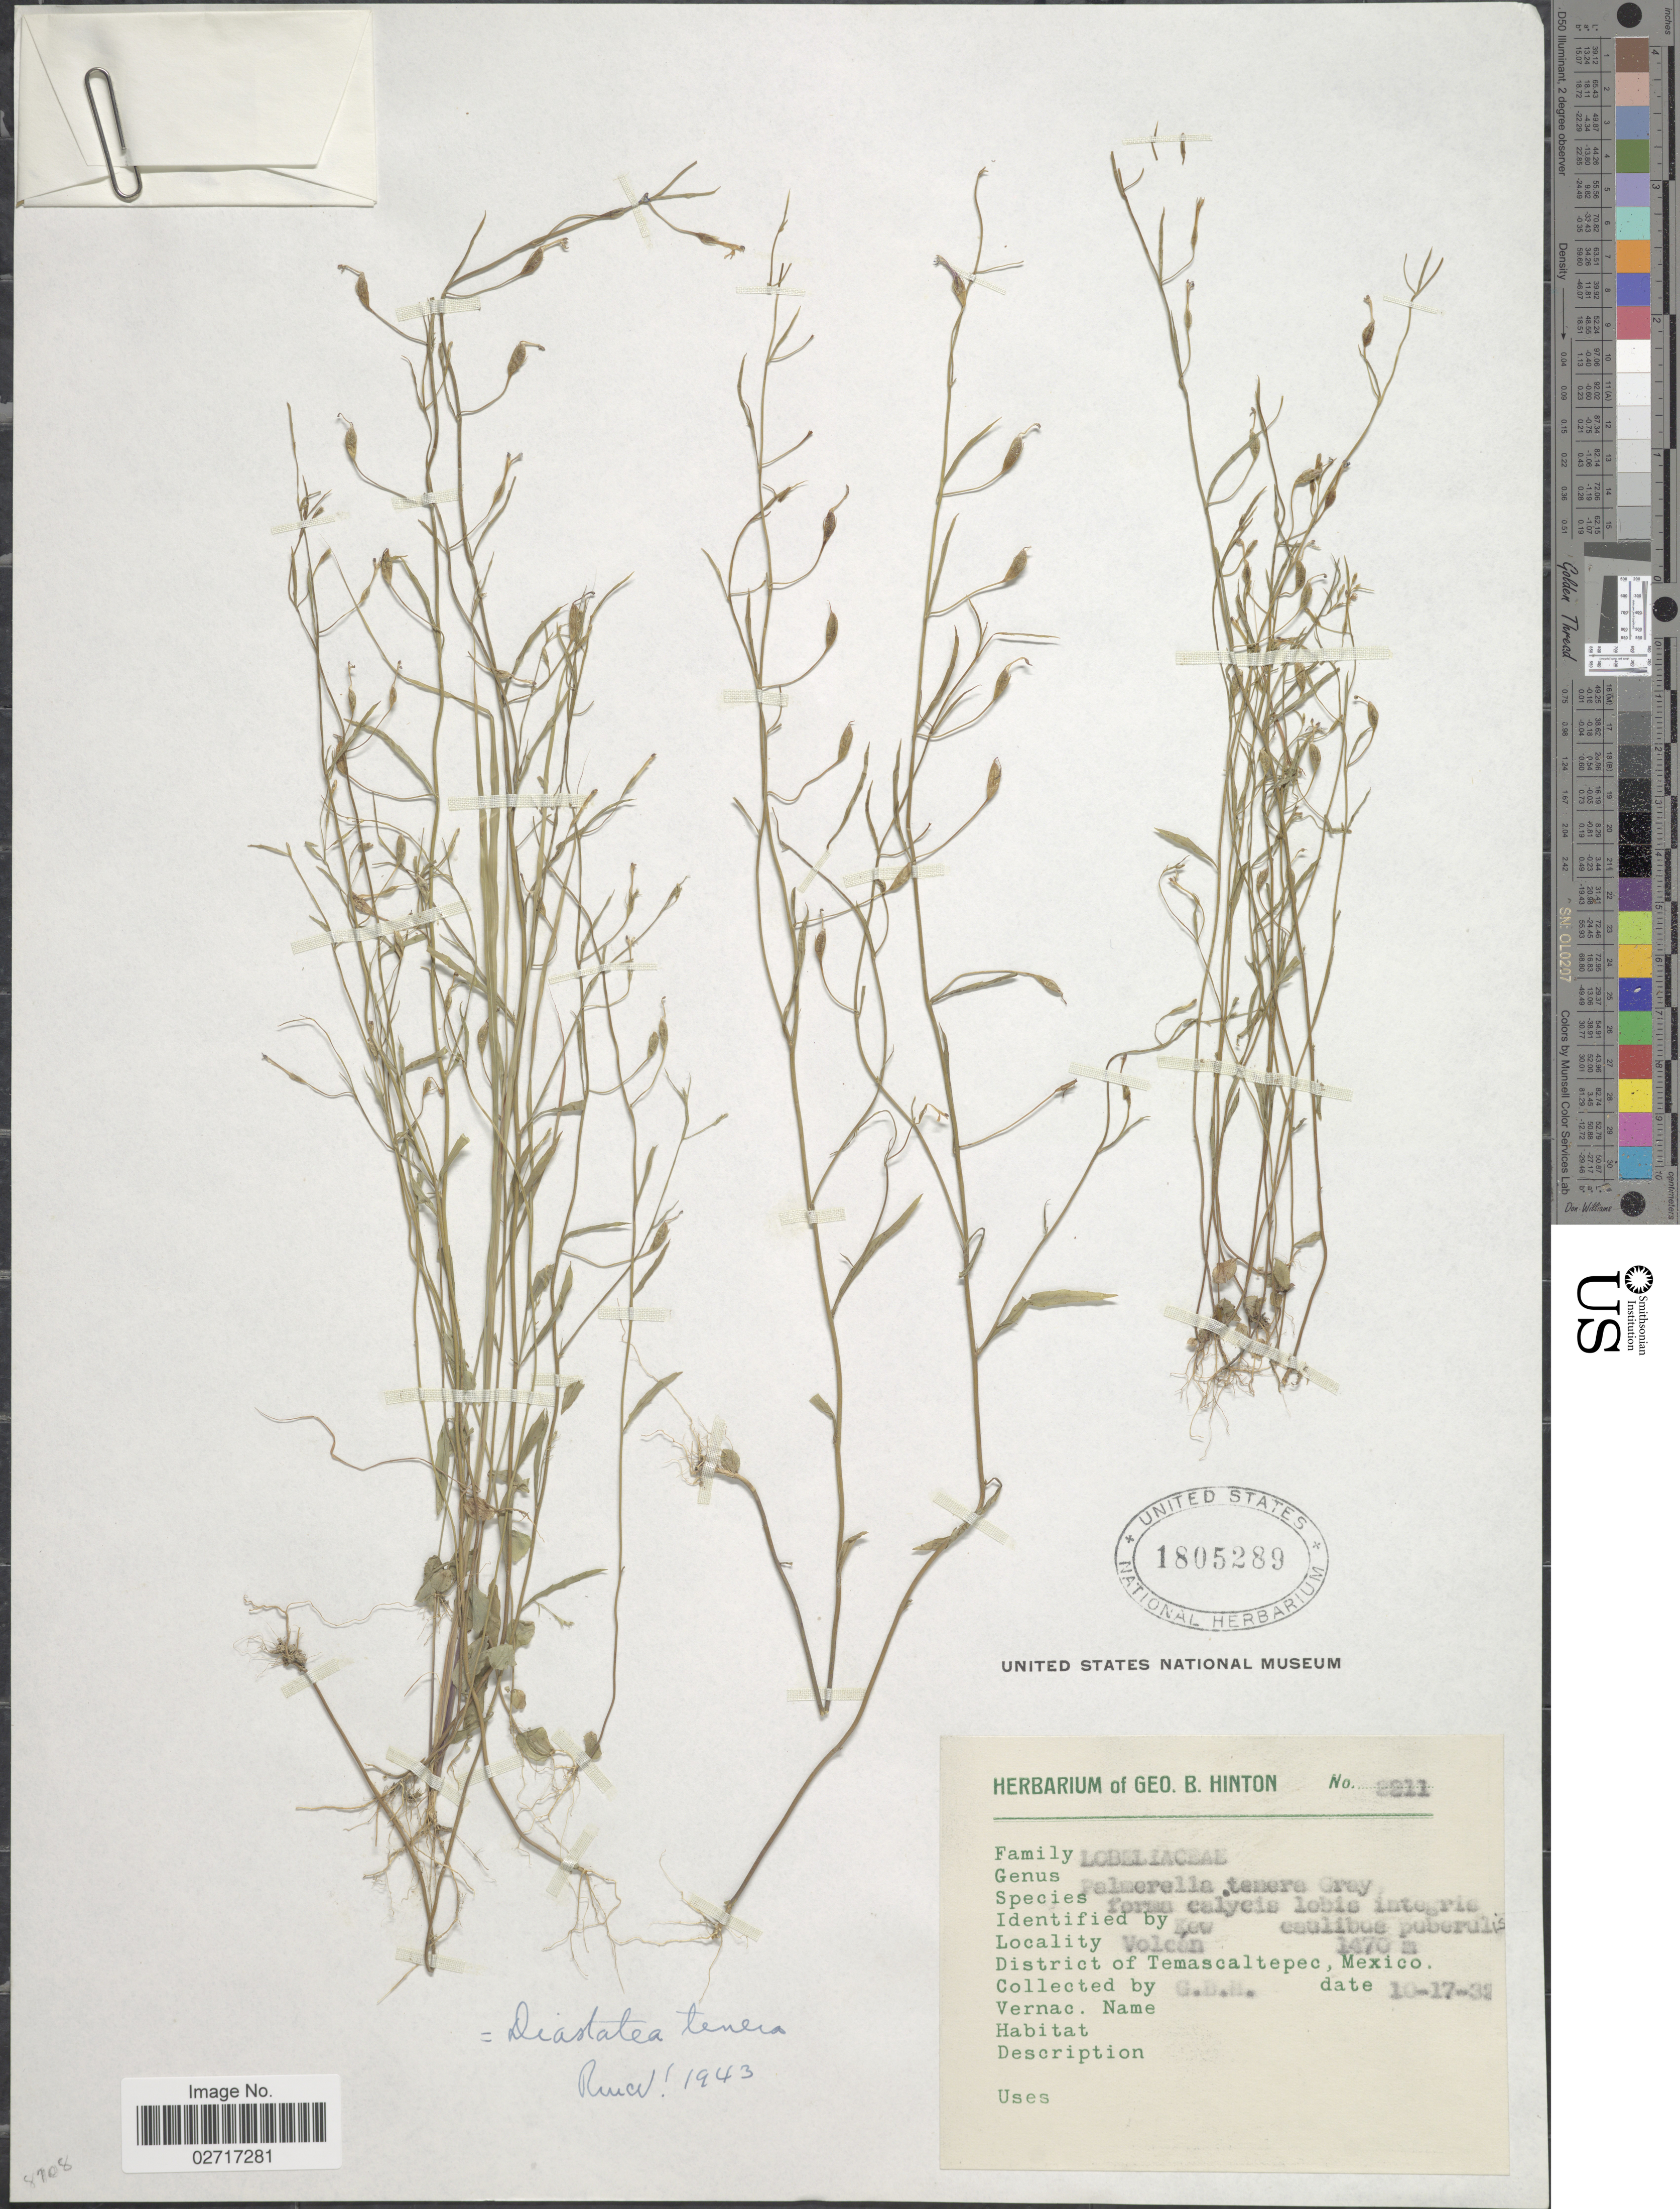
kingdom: Plantae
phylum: Tracheophyta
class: Magnoliopsida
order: Asterales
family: Campanulaceae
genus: Diastatea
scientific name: Diastatea tenera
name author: (A. Gray) McVaugh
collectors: G. B. Hinton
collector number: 2211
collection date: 1932-10-17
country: Mexico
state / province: México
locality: Volcan, District Temascaltepec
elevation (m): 1470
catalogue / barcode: US 1805289